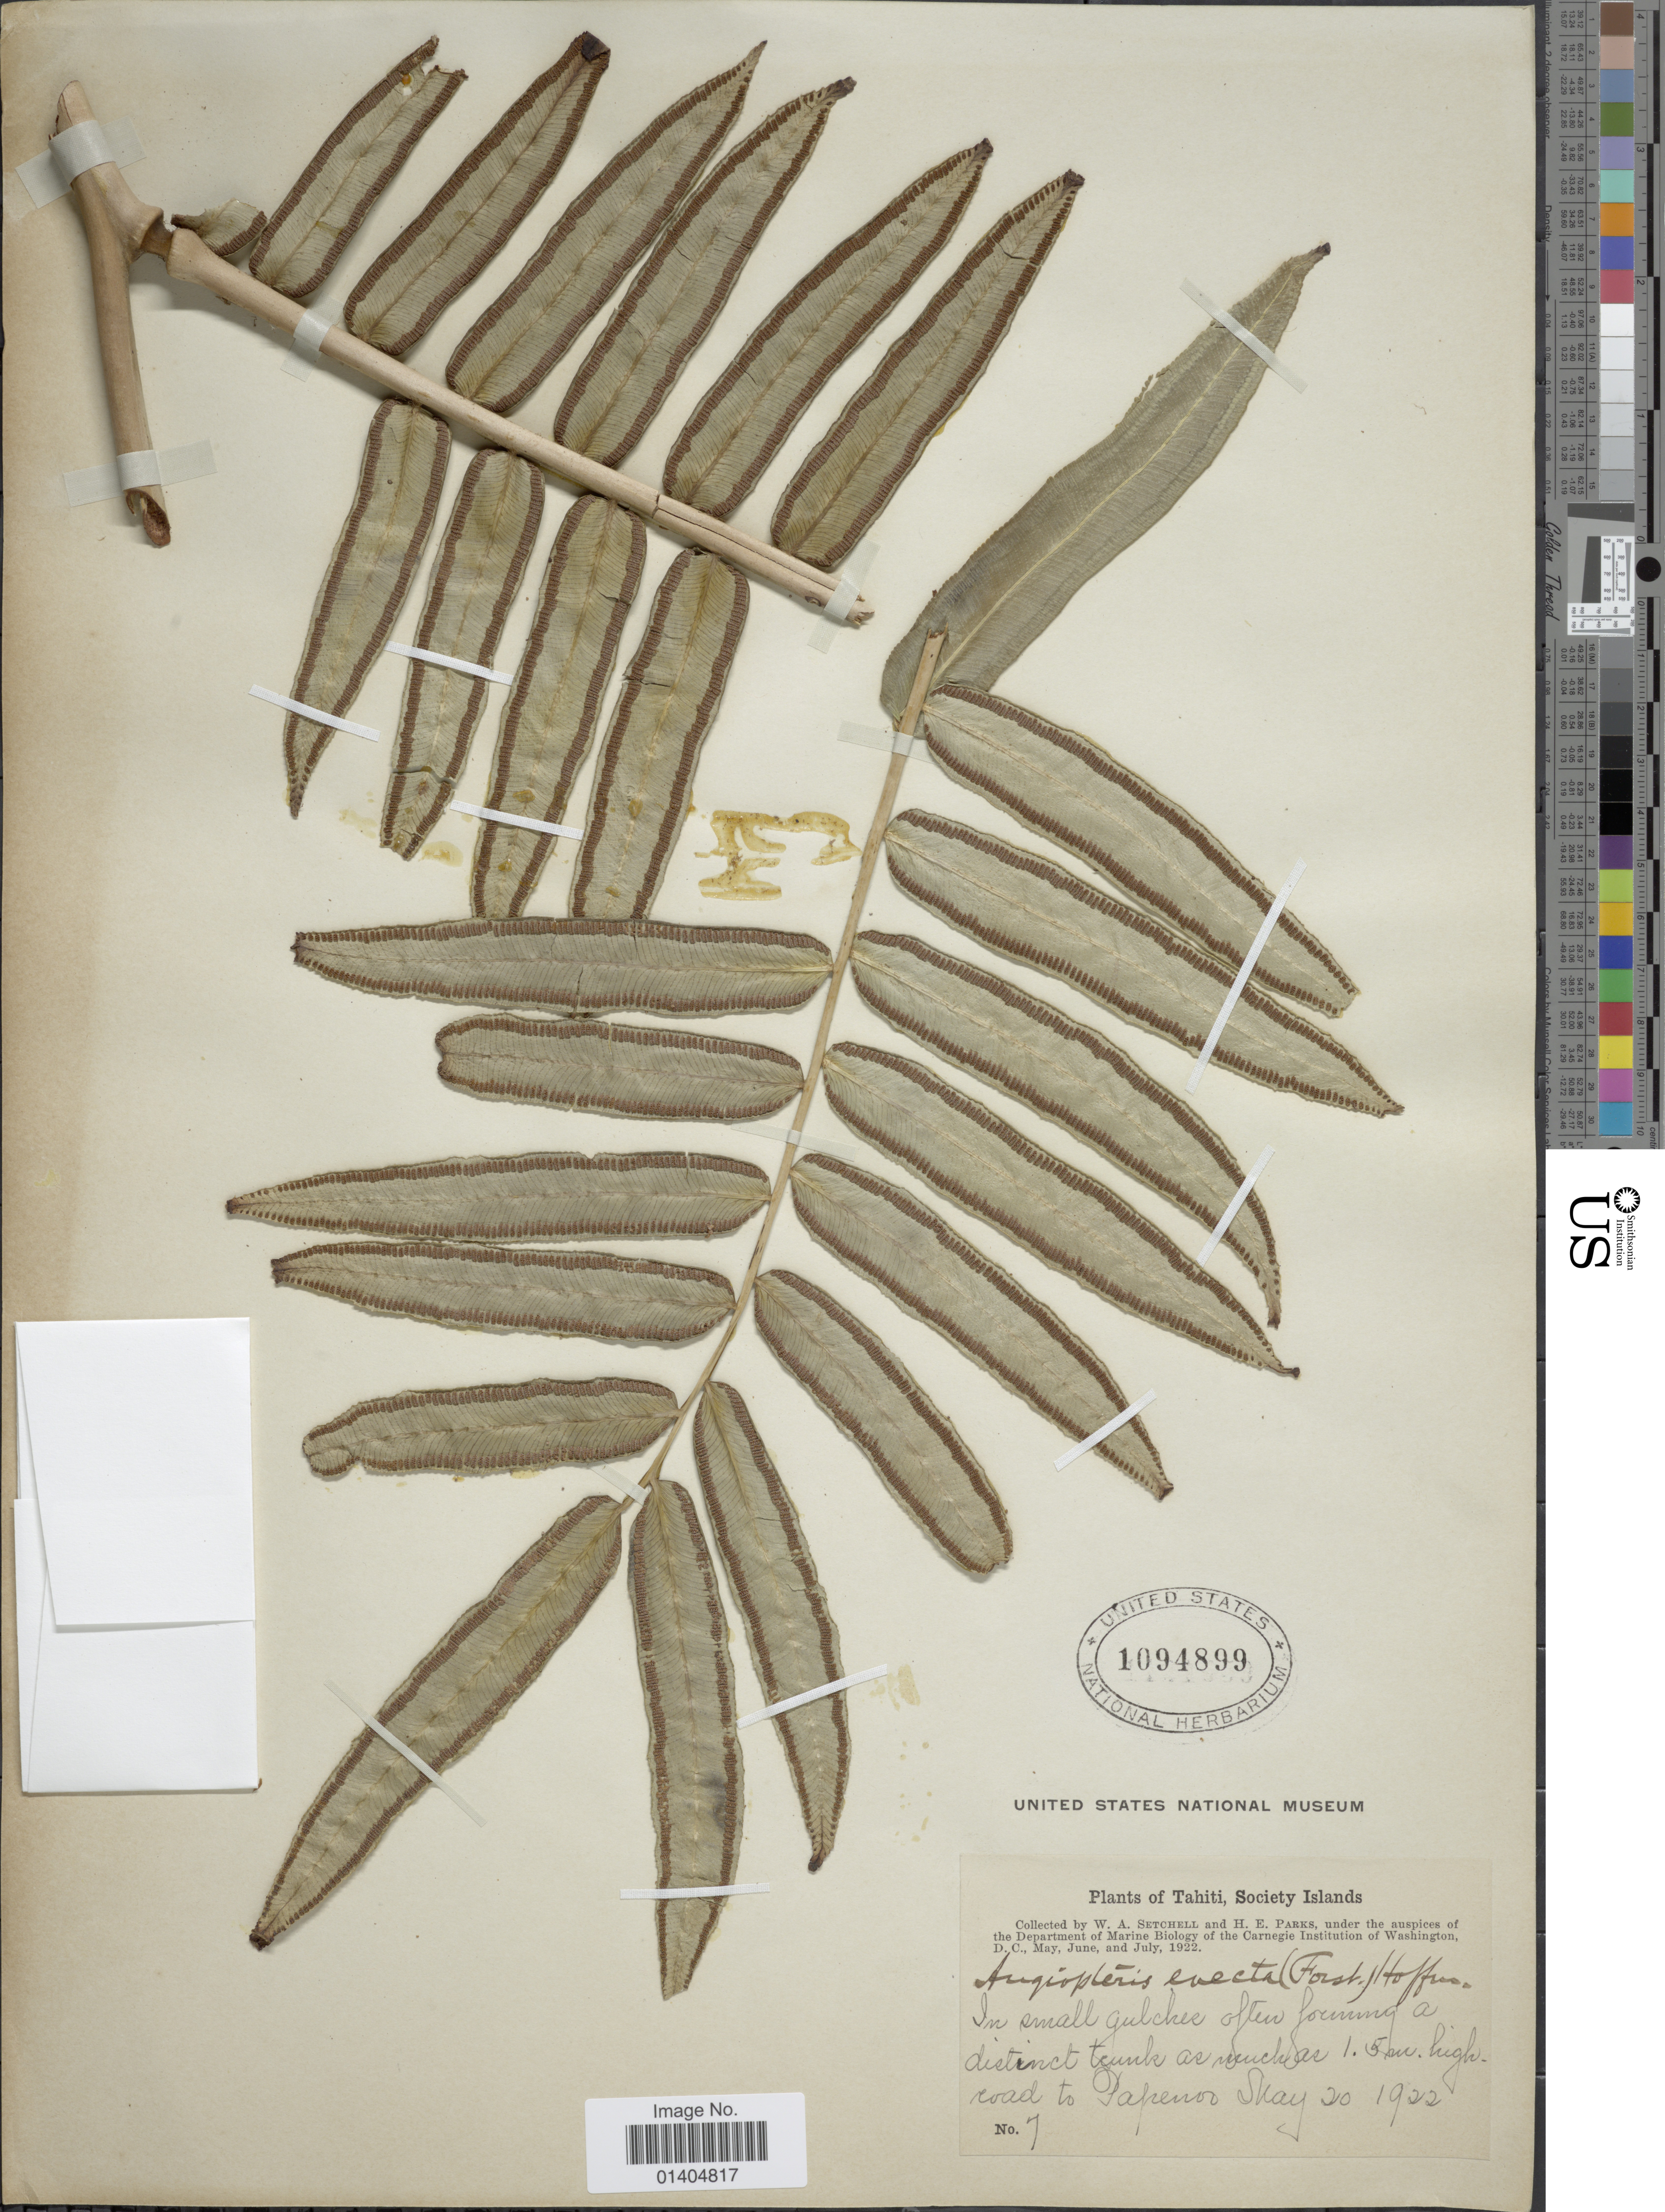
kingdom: Plantae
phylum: Tracheophyta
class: Polypodiopsida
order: Marattiales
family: Marattiaceae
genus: Angiopteris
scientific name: Angiopteris evecta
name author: (G. Forst.) Hoffm.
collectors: W. Setchell & H. E. Parks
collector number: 7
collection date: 1922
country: French Polynesia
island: Tahiti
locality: Tahiti, Society Islands, road to Pafrenoo Skay [interpreted]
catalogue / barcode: US 1094899